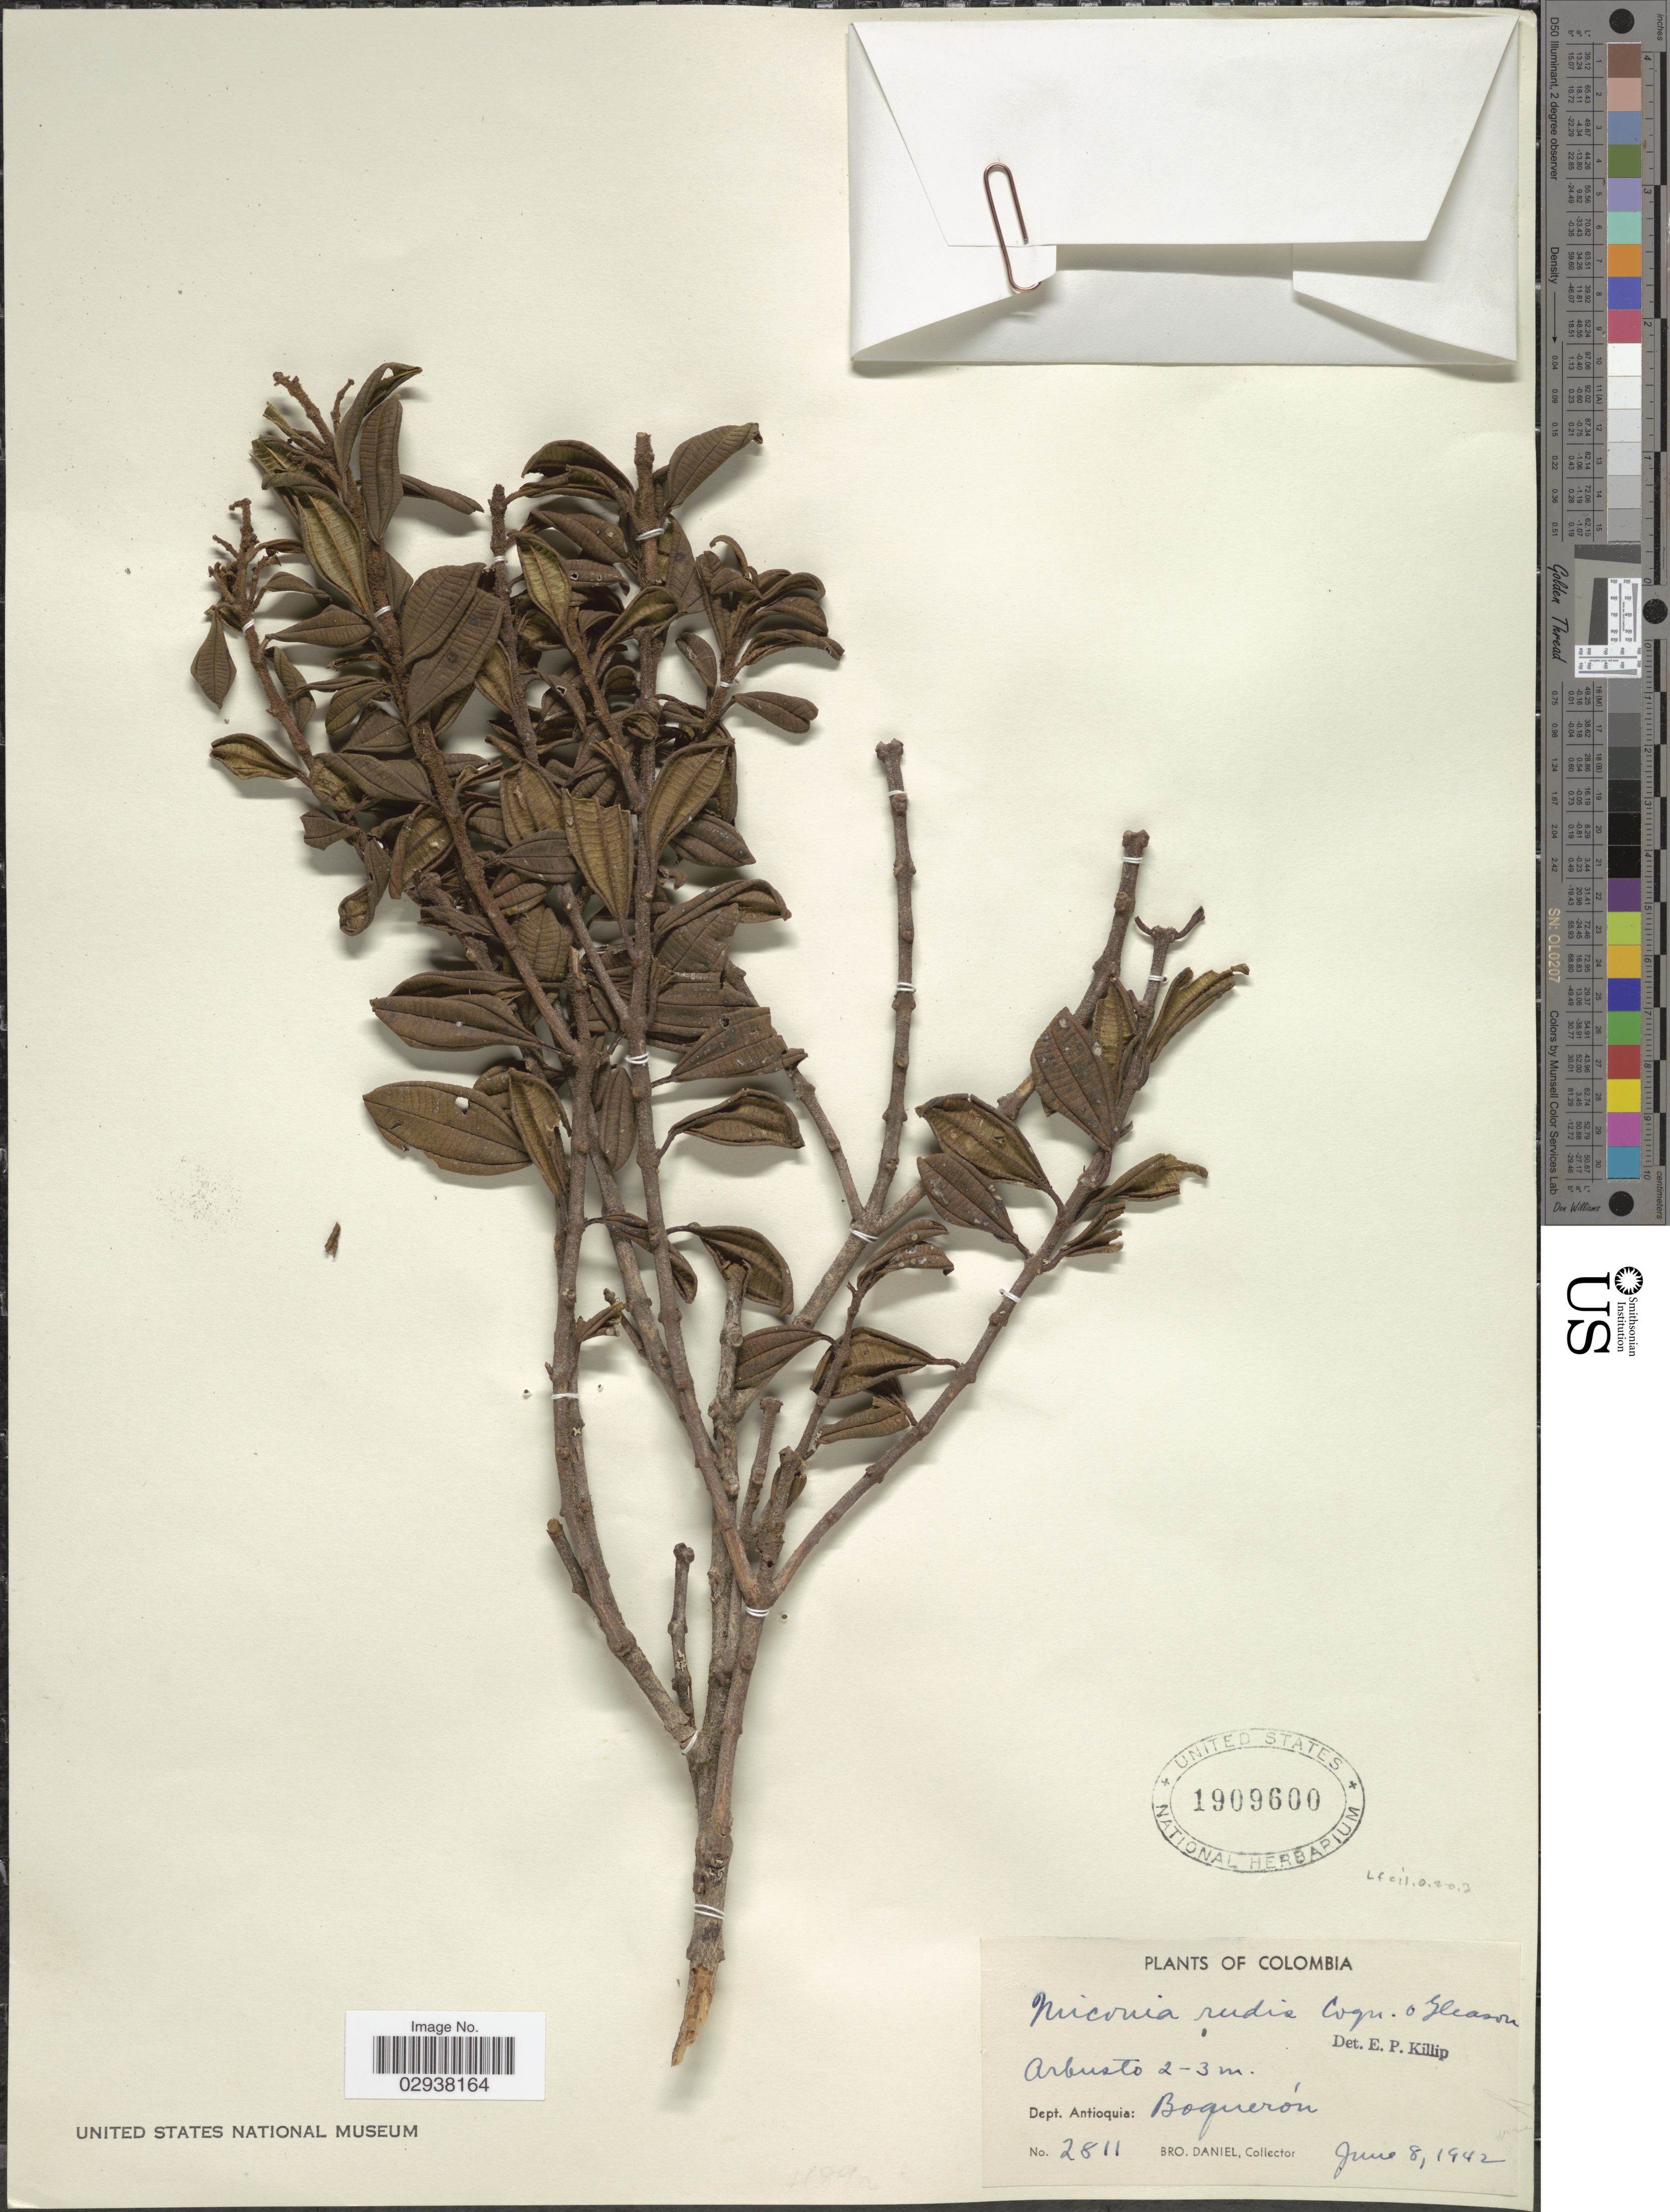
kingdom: Plantae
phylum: Tracheophyta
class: Magnoliopsida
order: Myrtales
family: Melastomataceae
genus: Miconia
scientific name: Miconia cladonia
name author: Gleason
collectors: Bro. Daniel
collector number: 2811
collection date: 1942-06-08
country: Colombia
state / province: Antioquia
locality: Dept. Antioquia: Boquerón.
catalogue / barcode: US 1909600